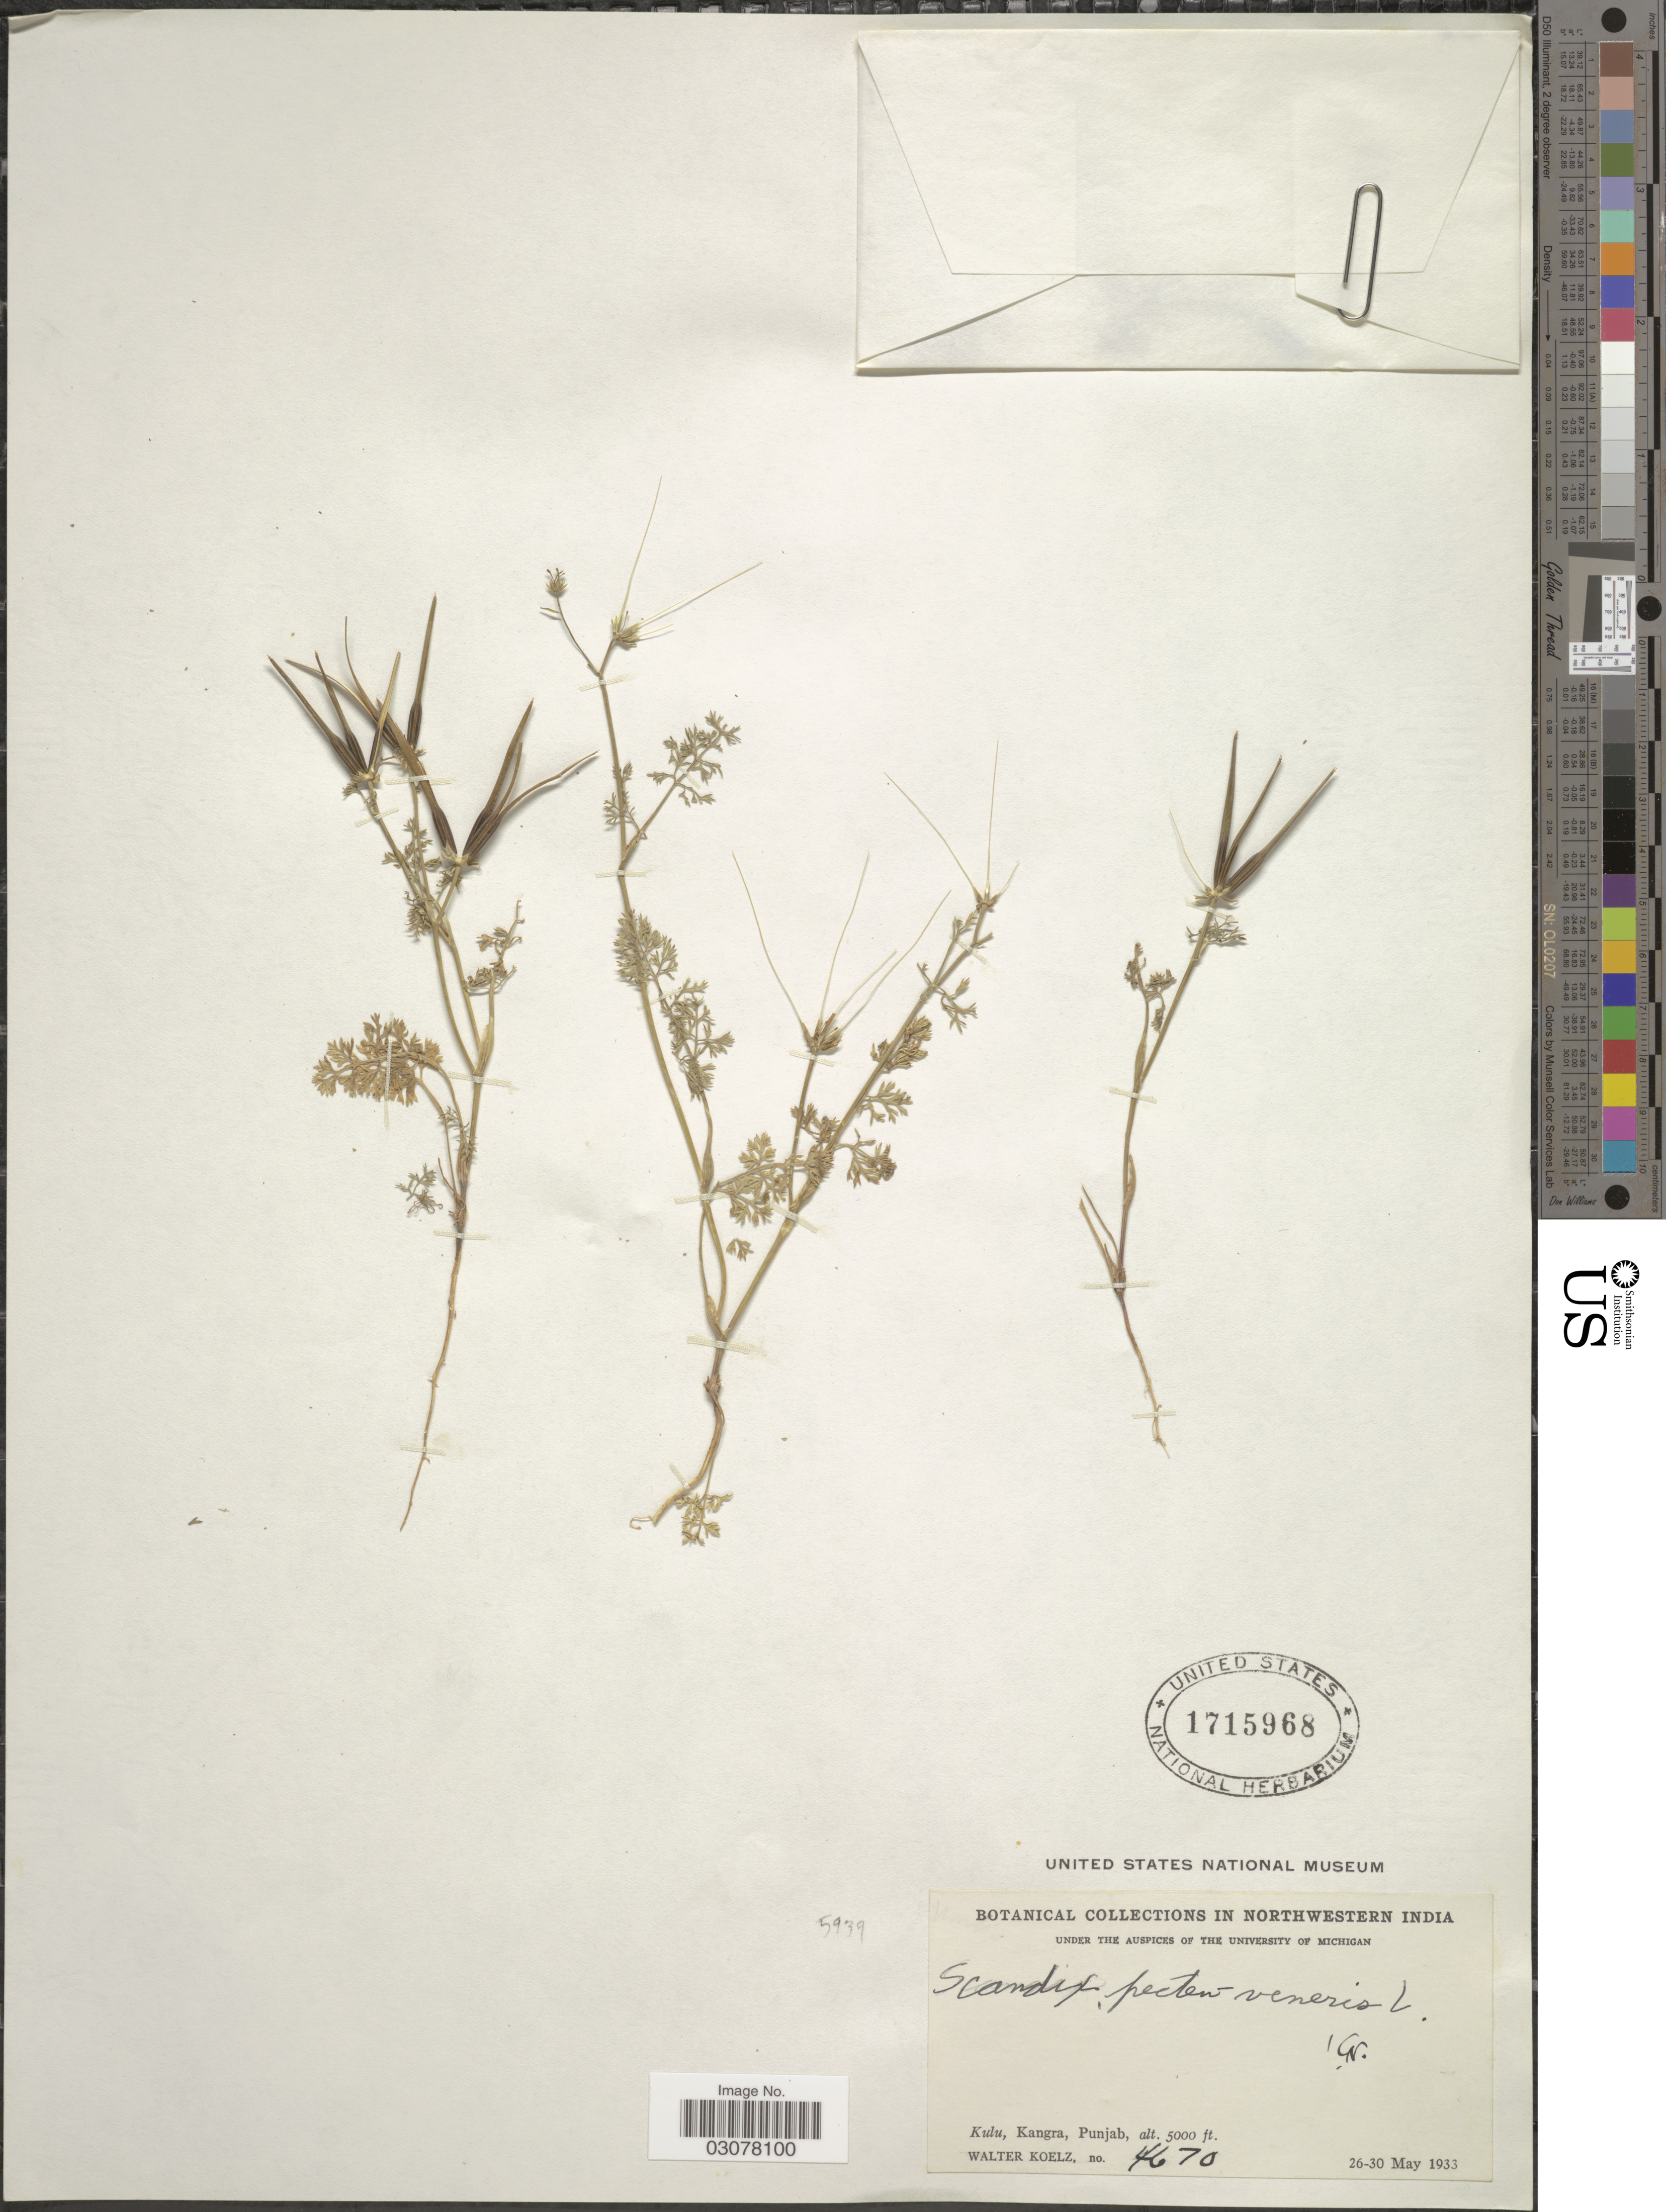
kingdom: Plantae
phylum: Tracheophyta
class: Magnoliopsida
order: Apiales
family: Apiaceae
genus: Scandix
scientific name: Scandix pecten-veneris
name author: L.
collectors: W. N. Koelz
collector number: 4670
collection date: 1933-05-26/1933-05-30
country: India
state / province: Punjab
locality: Northwestern Punjab. Kulu, Kangra.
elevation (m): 1524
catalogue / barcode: US 1715968